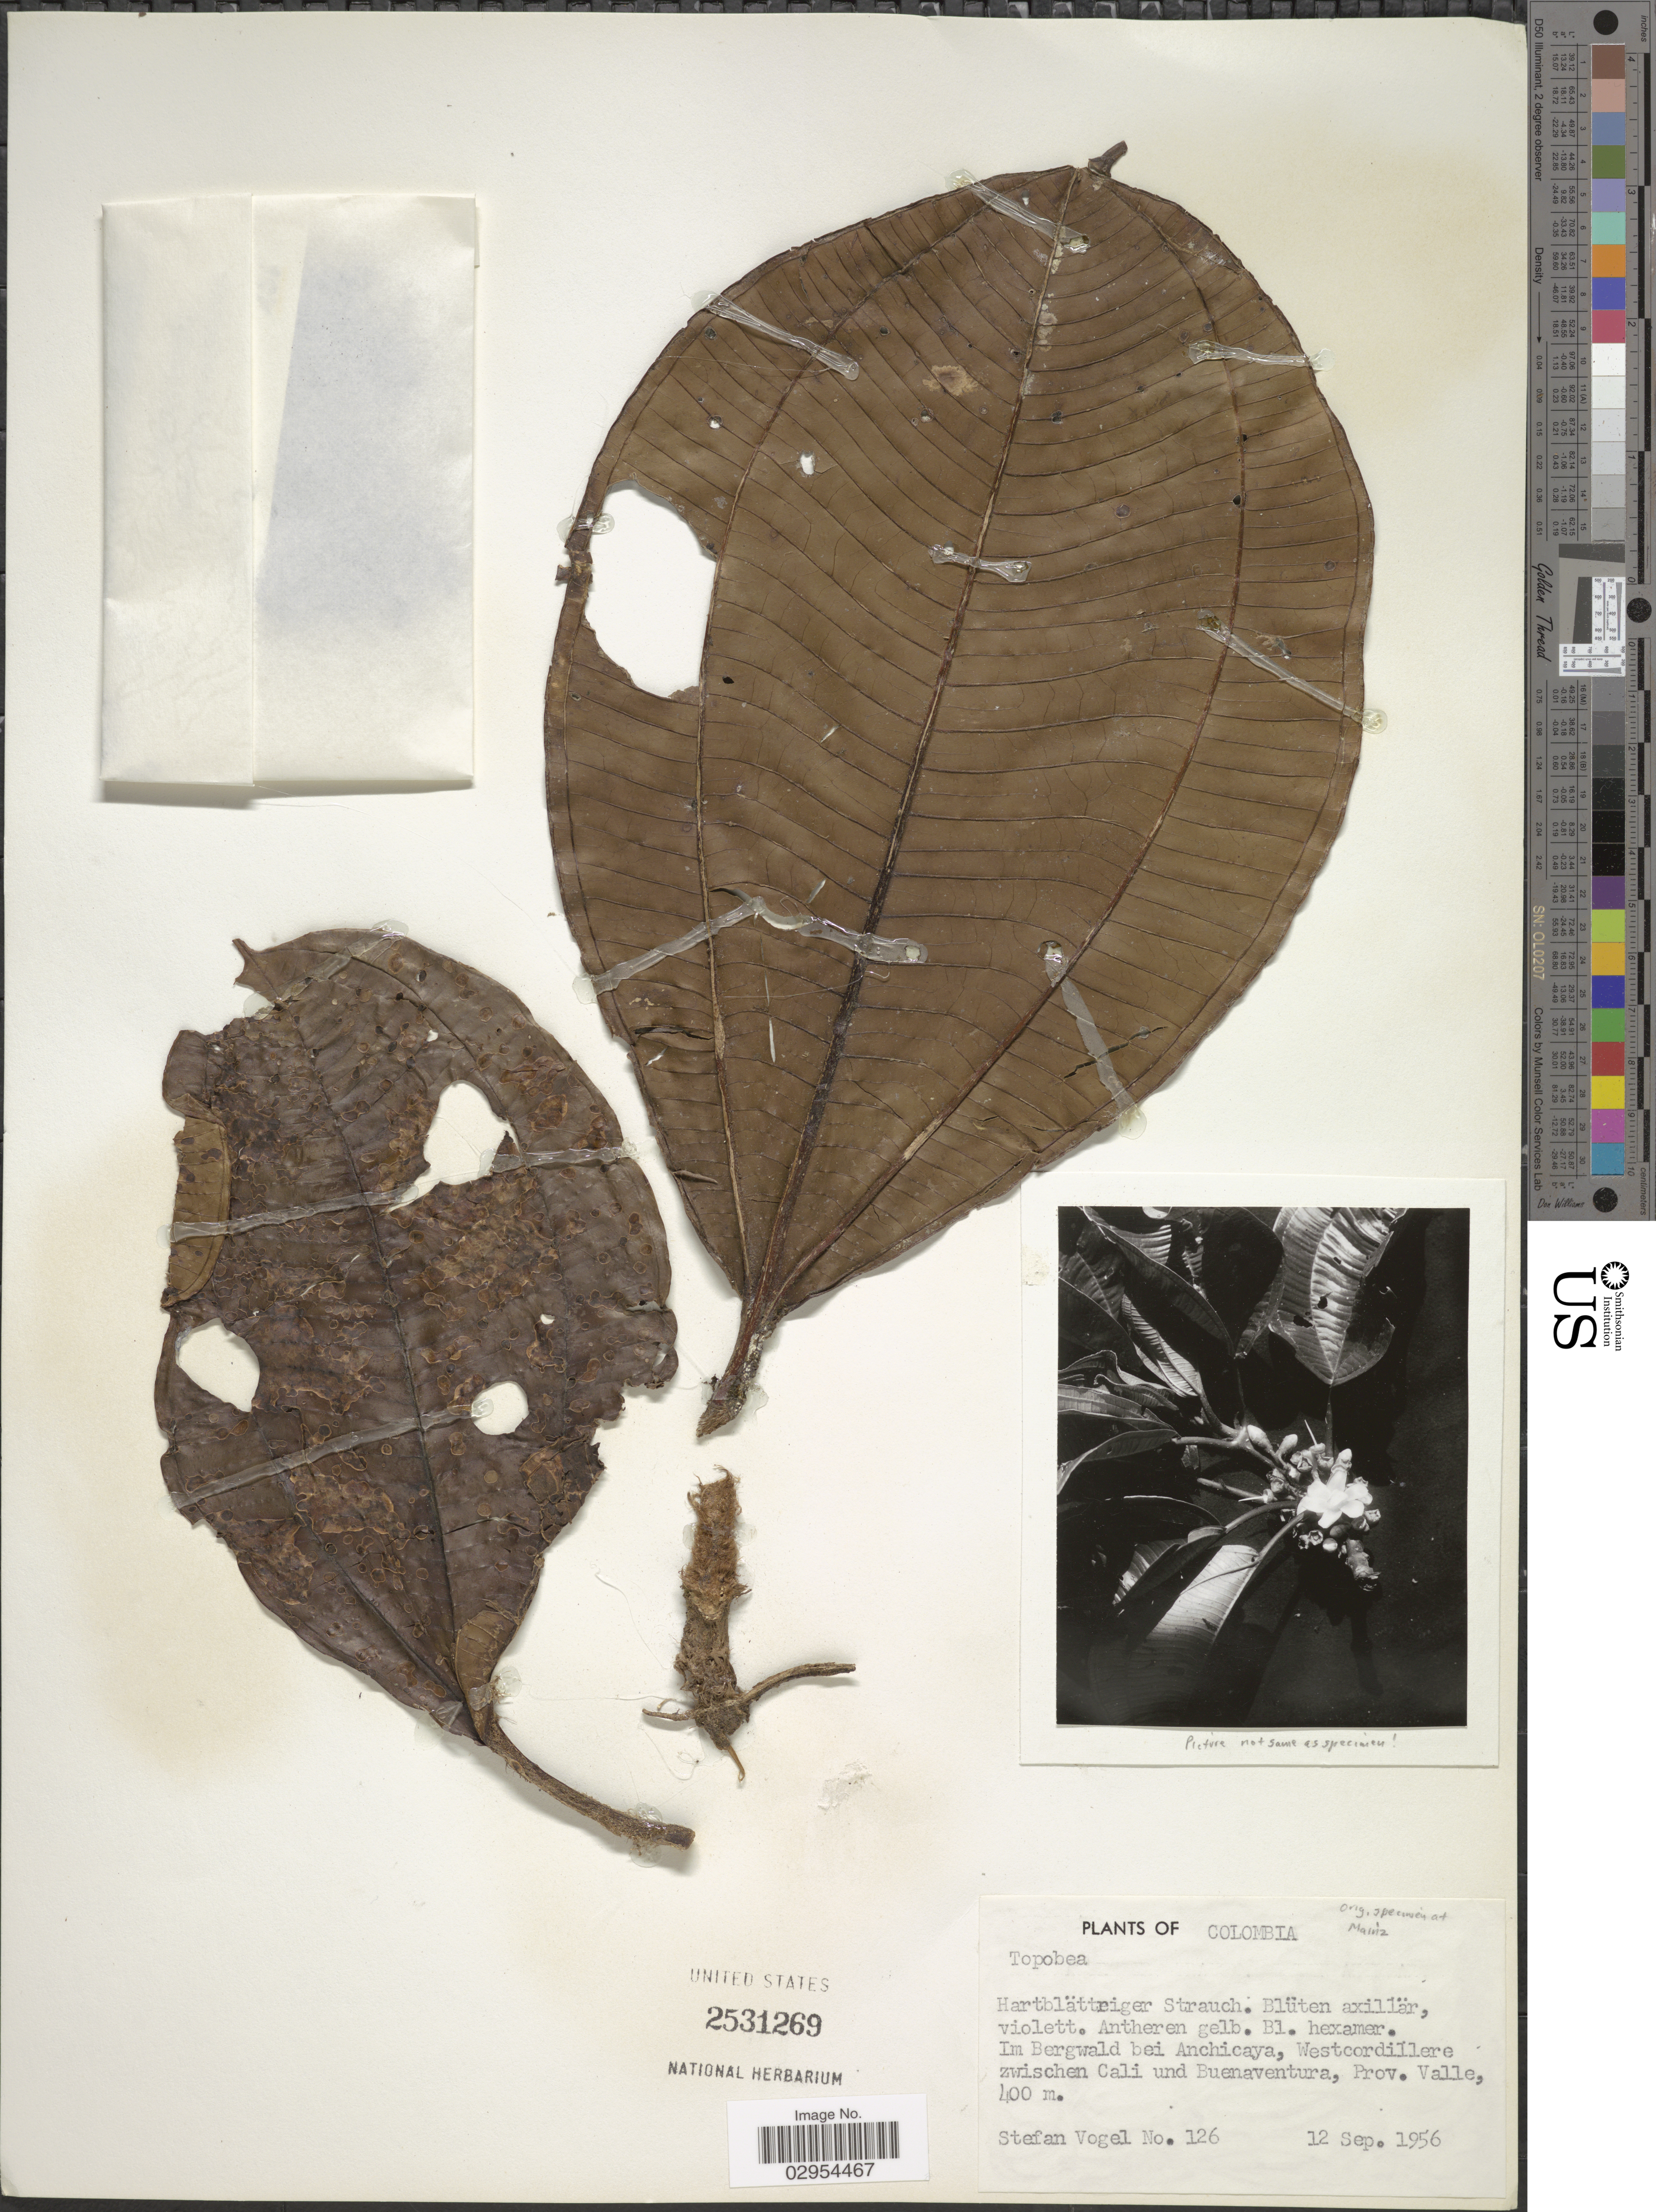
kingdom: Plantae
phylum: Tracheophyta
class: Magnoliopsida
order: Myrtales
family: Melastomataceae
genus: Topobea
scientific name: Topobea sp.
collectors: S. Vogel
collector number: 126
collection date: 1956-09-12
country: Colombia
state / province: Valle del Cauca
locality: Bei Anchicaya, Westcordillere zwischen Cali und Buenaventura, Prov. Valle.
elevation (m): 400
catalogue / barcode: US 2531269